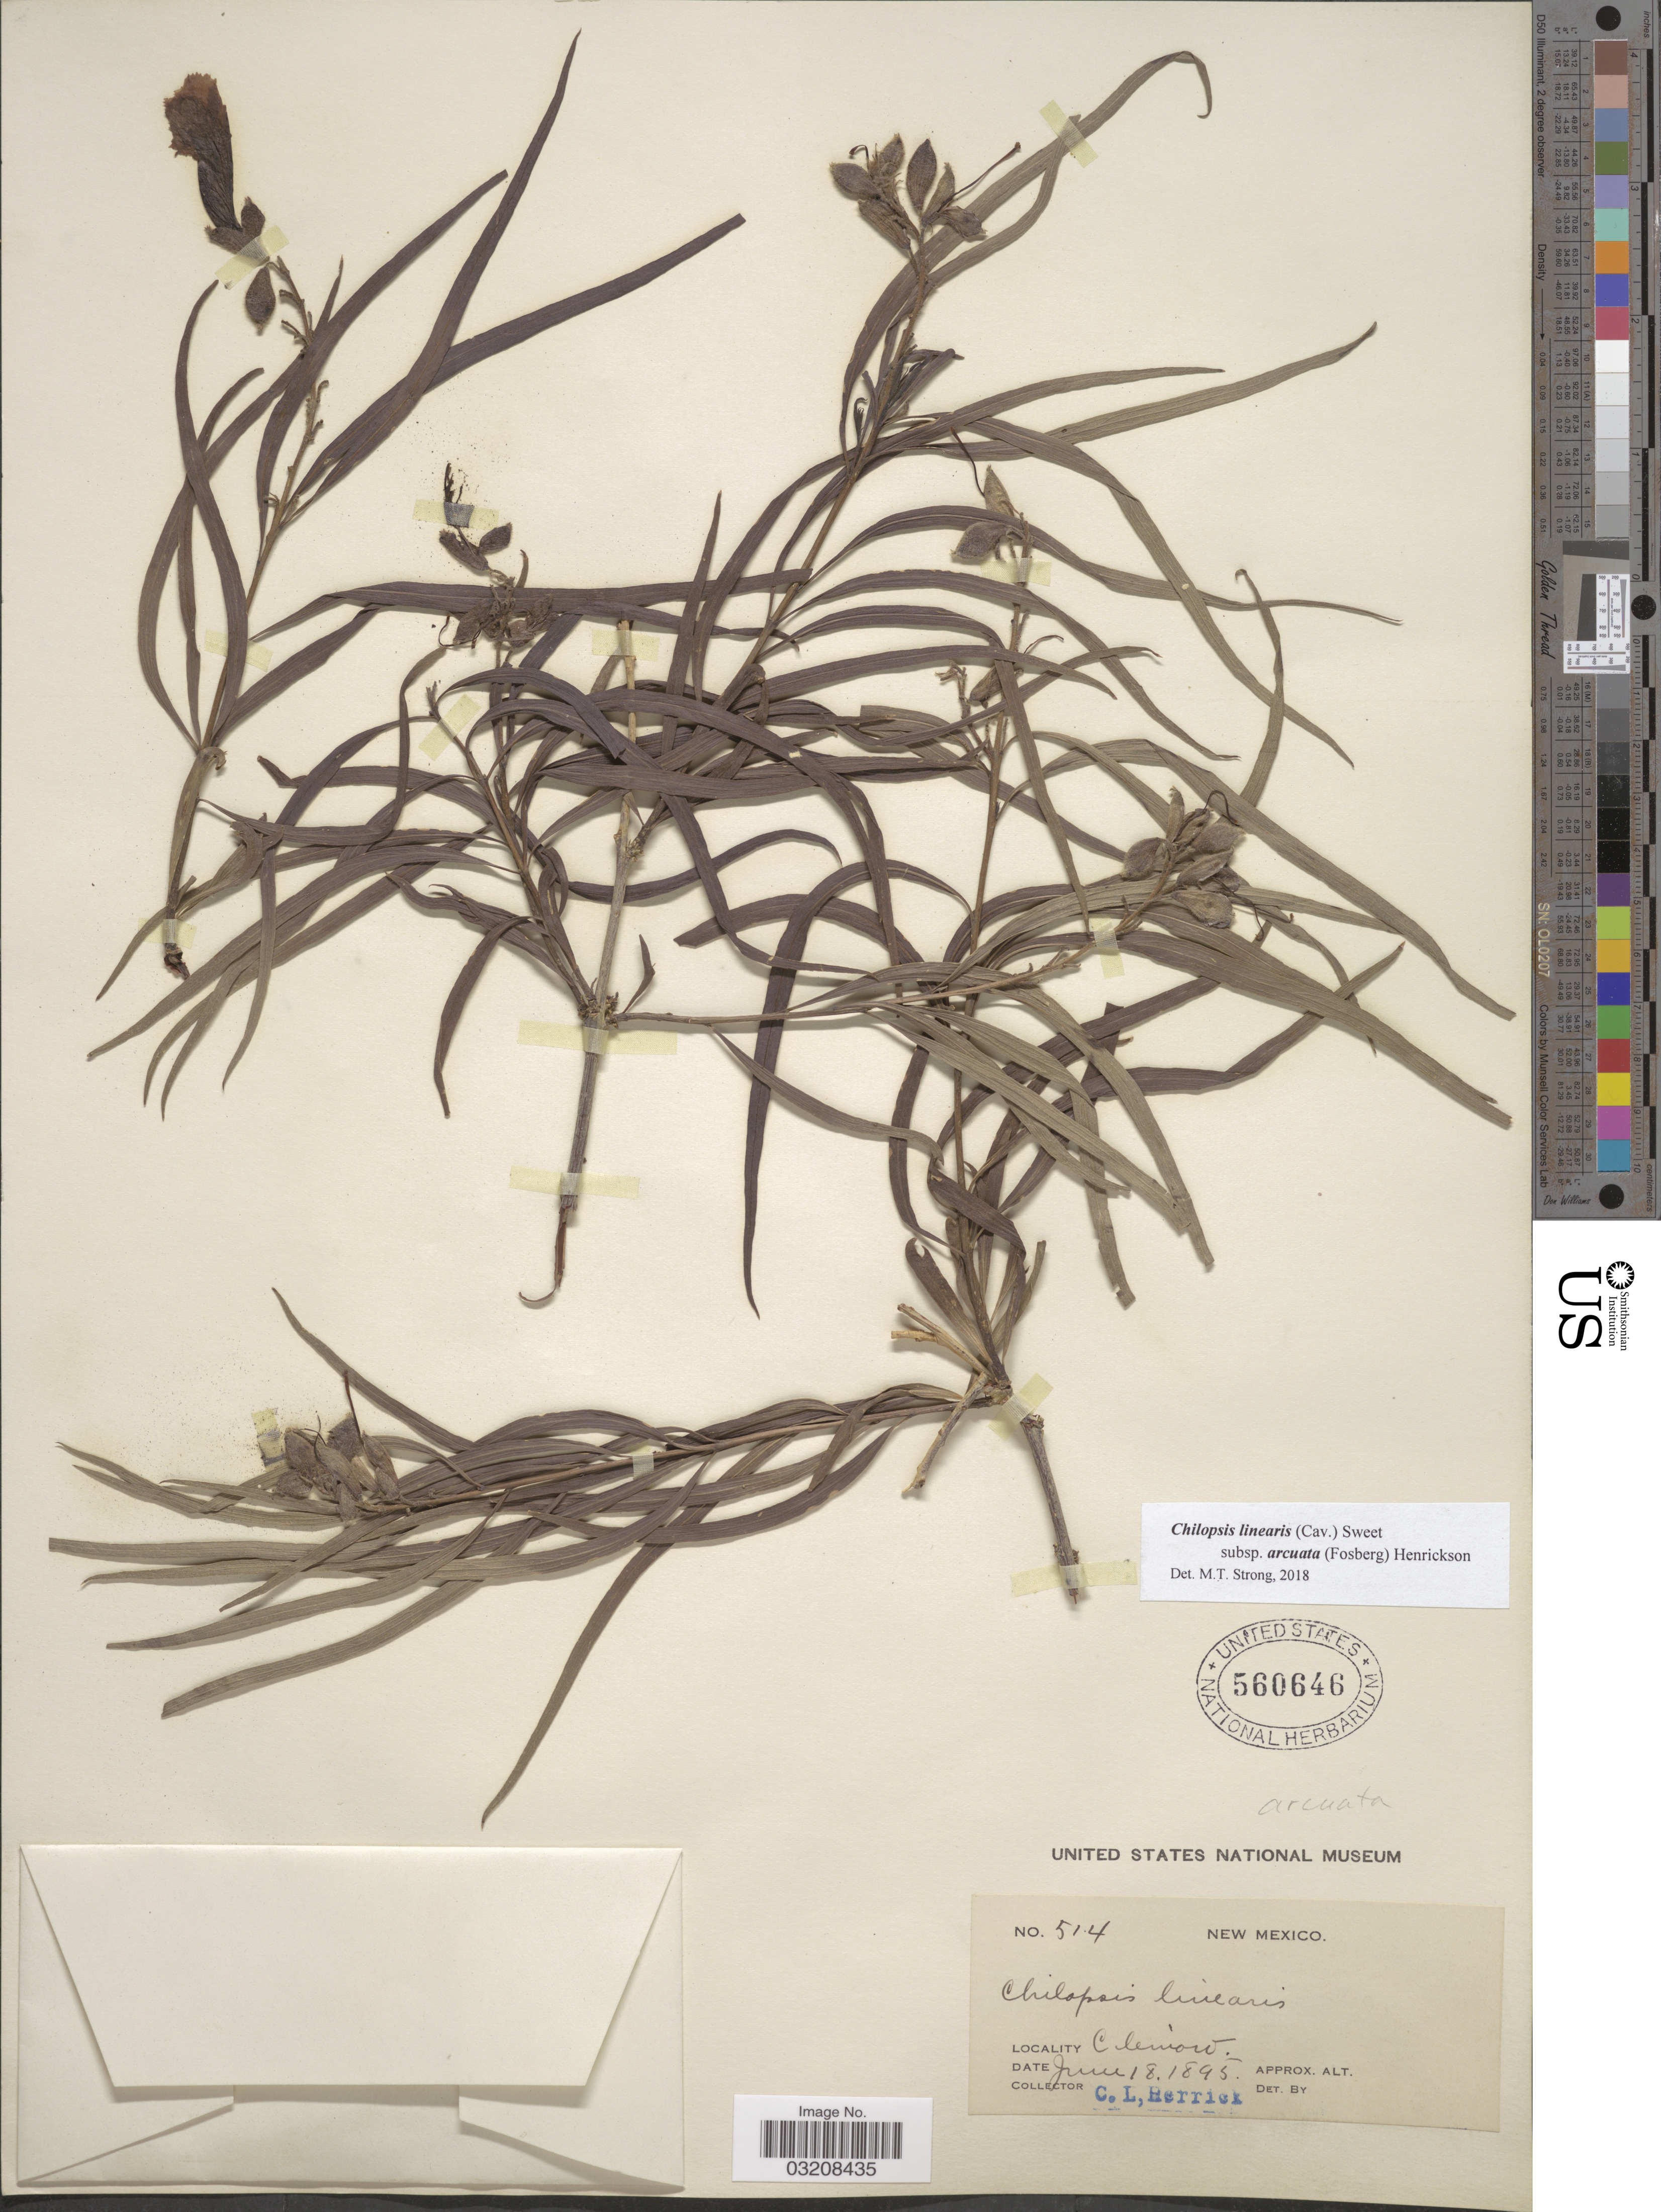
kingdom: Plantae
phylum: Tracheophyta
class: Magnoliopsida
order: Lamiales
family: Bignoniaceae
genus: Chilopsis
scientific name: Chilopsis linearis subsp. arcuata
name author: (Fosberg) Henrickson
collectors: C. Herrick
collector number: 514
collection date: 1895-06-18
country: United States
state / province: New Mexico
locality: Clemow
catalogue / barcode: US 560646